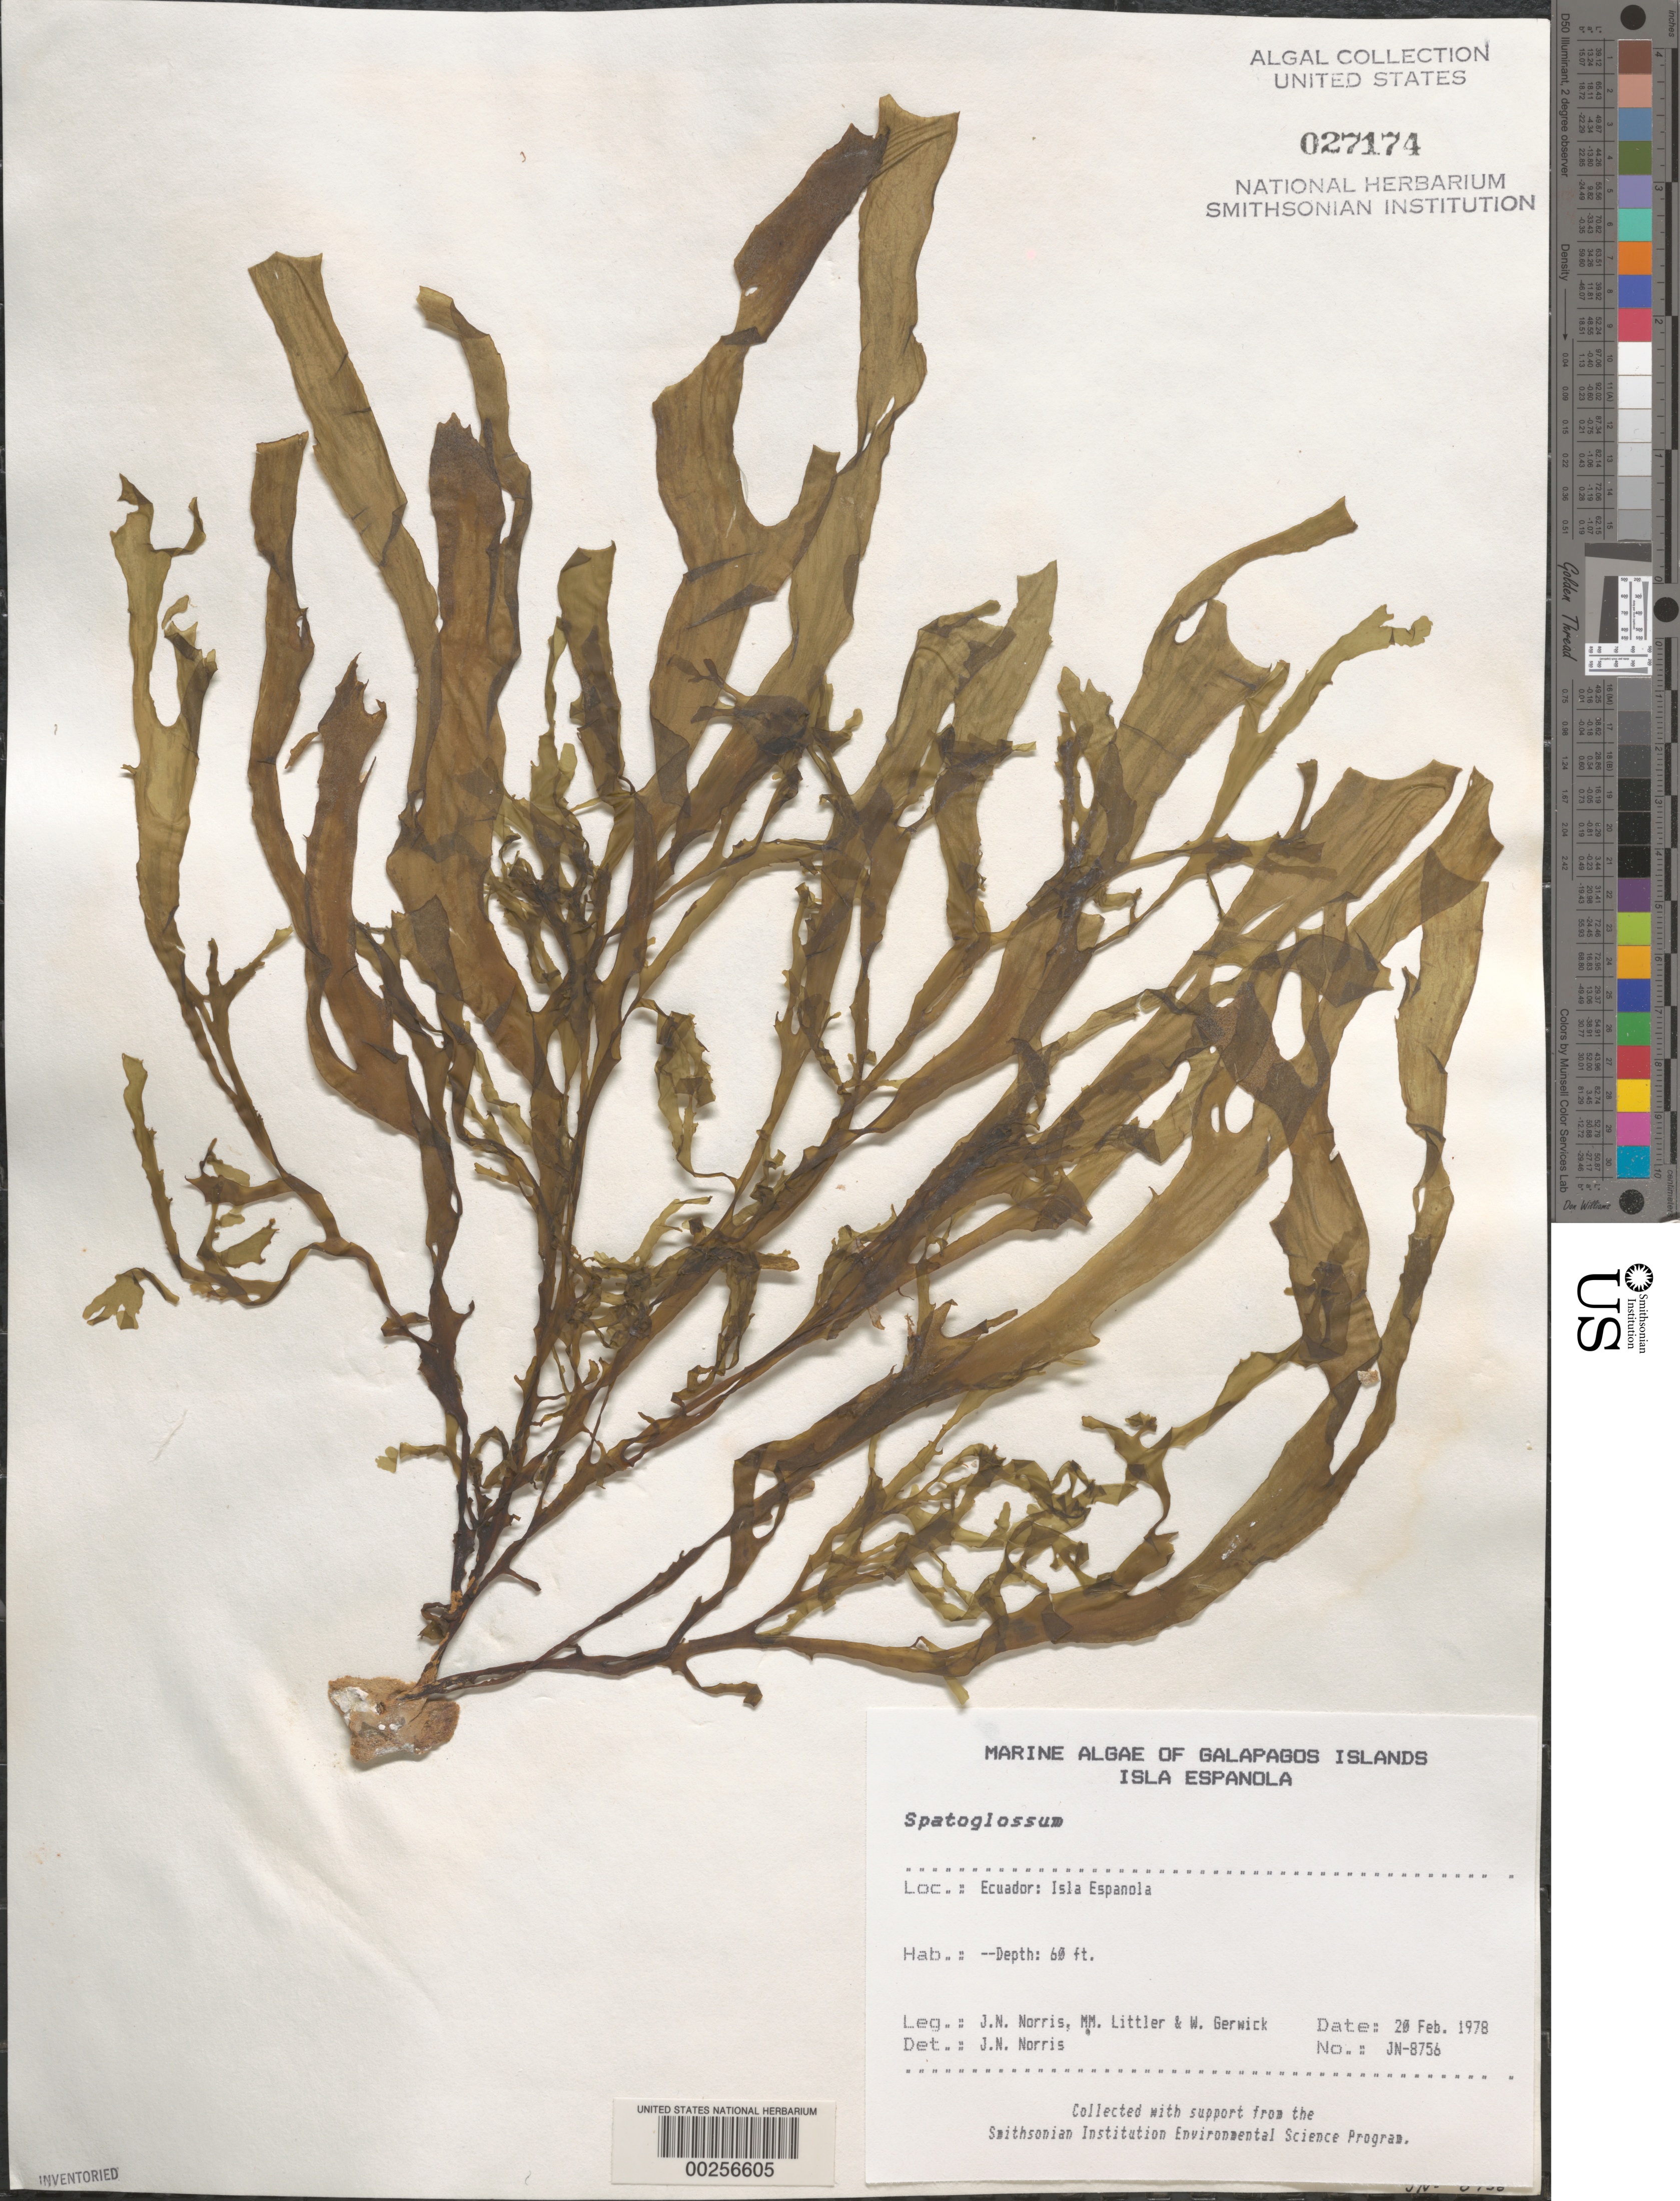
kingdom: Chromista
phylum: Ochrophyta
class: Phaeophyceae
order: Dictyotales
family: Dictyotaceae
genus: Spatoglossum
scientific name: Spatoglossum sp.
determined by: Norris, James N.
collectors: J. N. Norris, M. M. Littler & W. Gerwick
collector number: JN-8756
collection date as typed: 20 Feb 1978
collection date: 1978-02-20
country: Ecuador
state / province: Colón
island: Española [Hood]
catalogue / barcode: US 27174